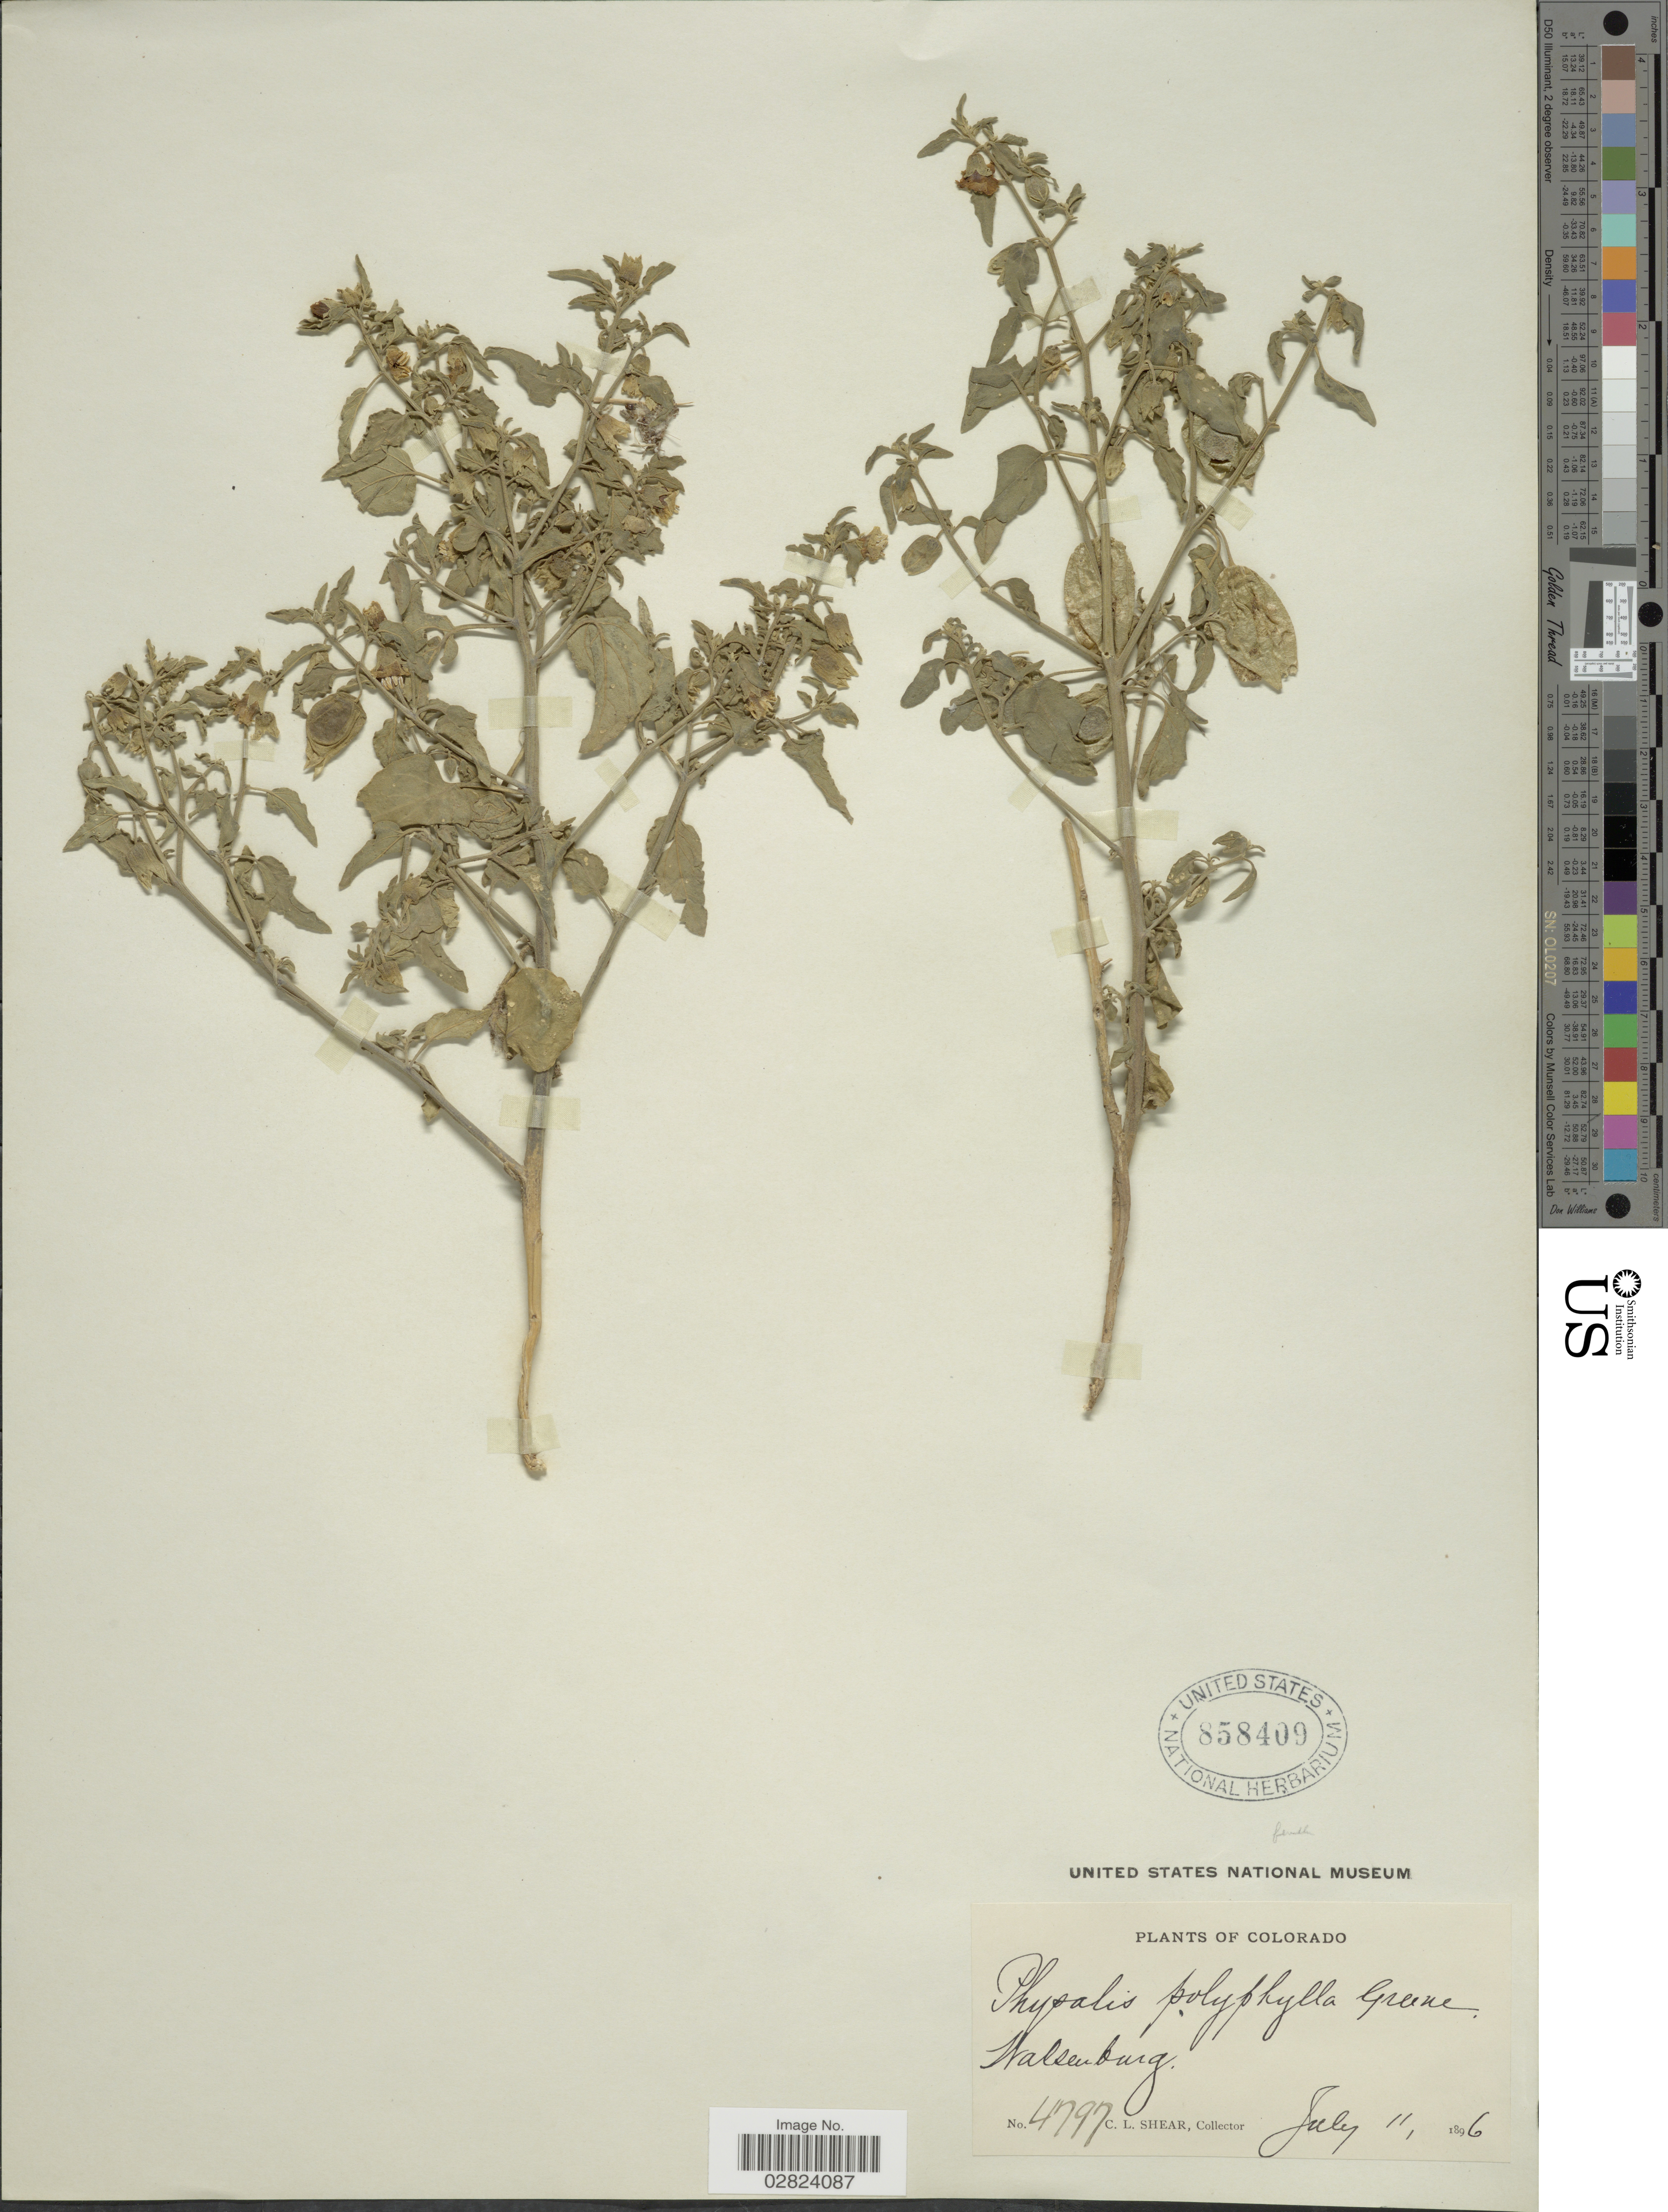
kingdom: Plantae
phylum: Tracheophyta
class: Magnoliopsida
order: Solanales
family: Solanaceae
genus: Physalis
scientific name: Physalis polyphylla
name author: Greene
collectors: C. L. Shear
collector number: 4797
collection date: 1896-07-11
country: United States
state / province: Colorado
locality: Walsenburg.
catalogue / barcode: US 858409